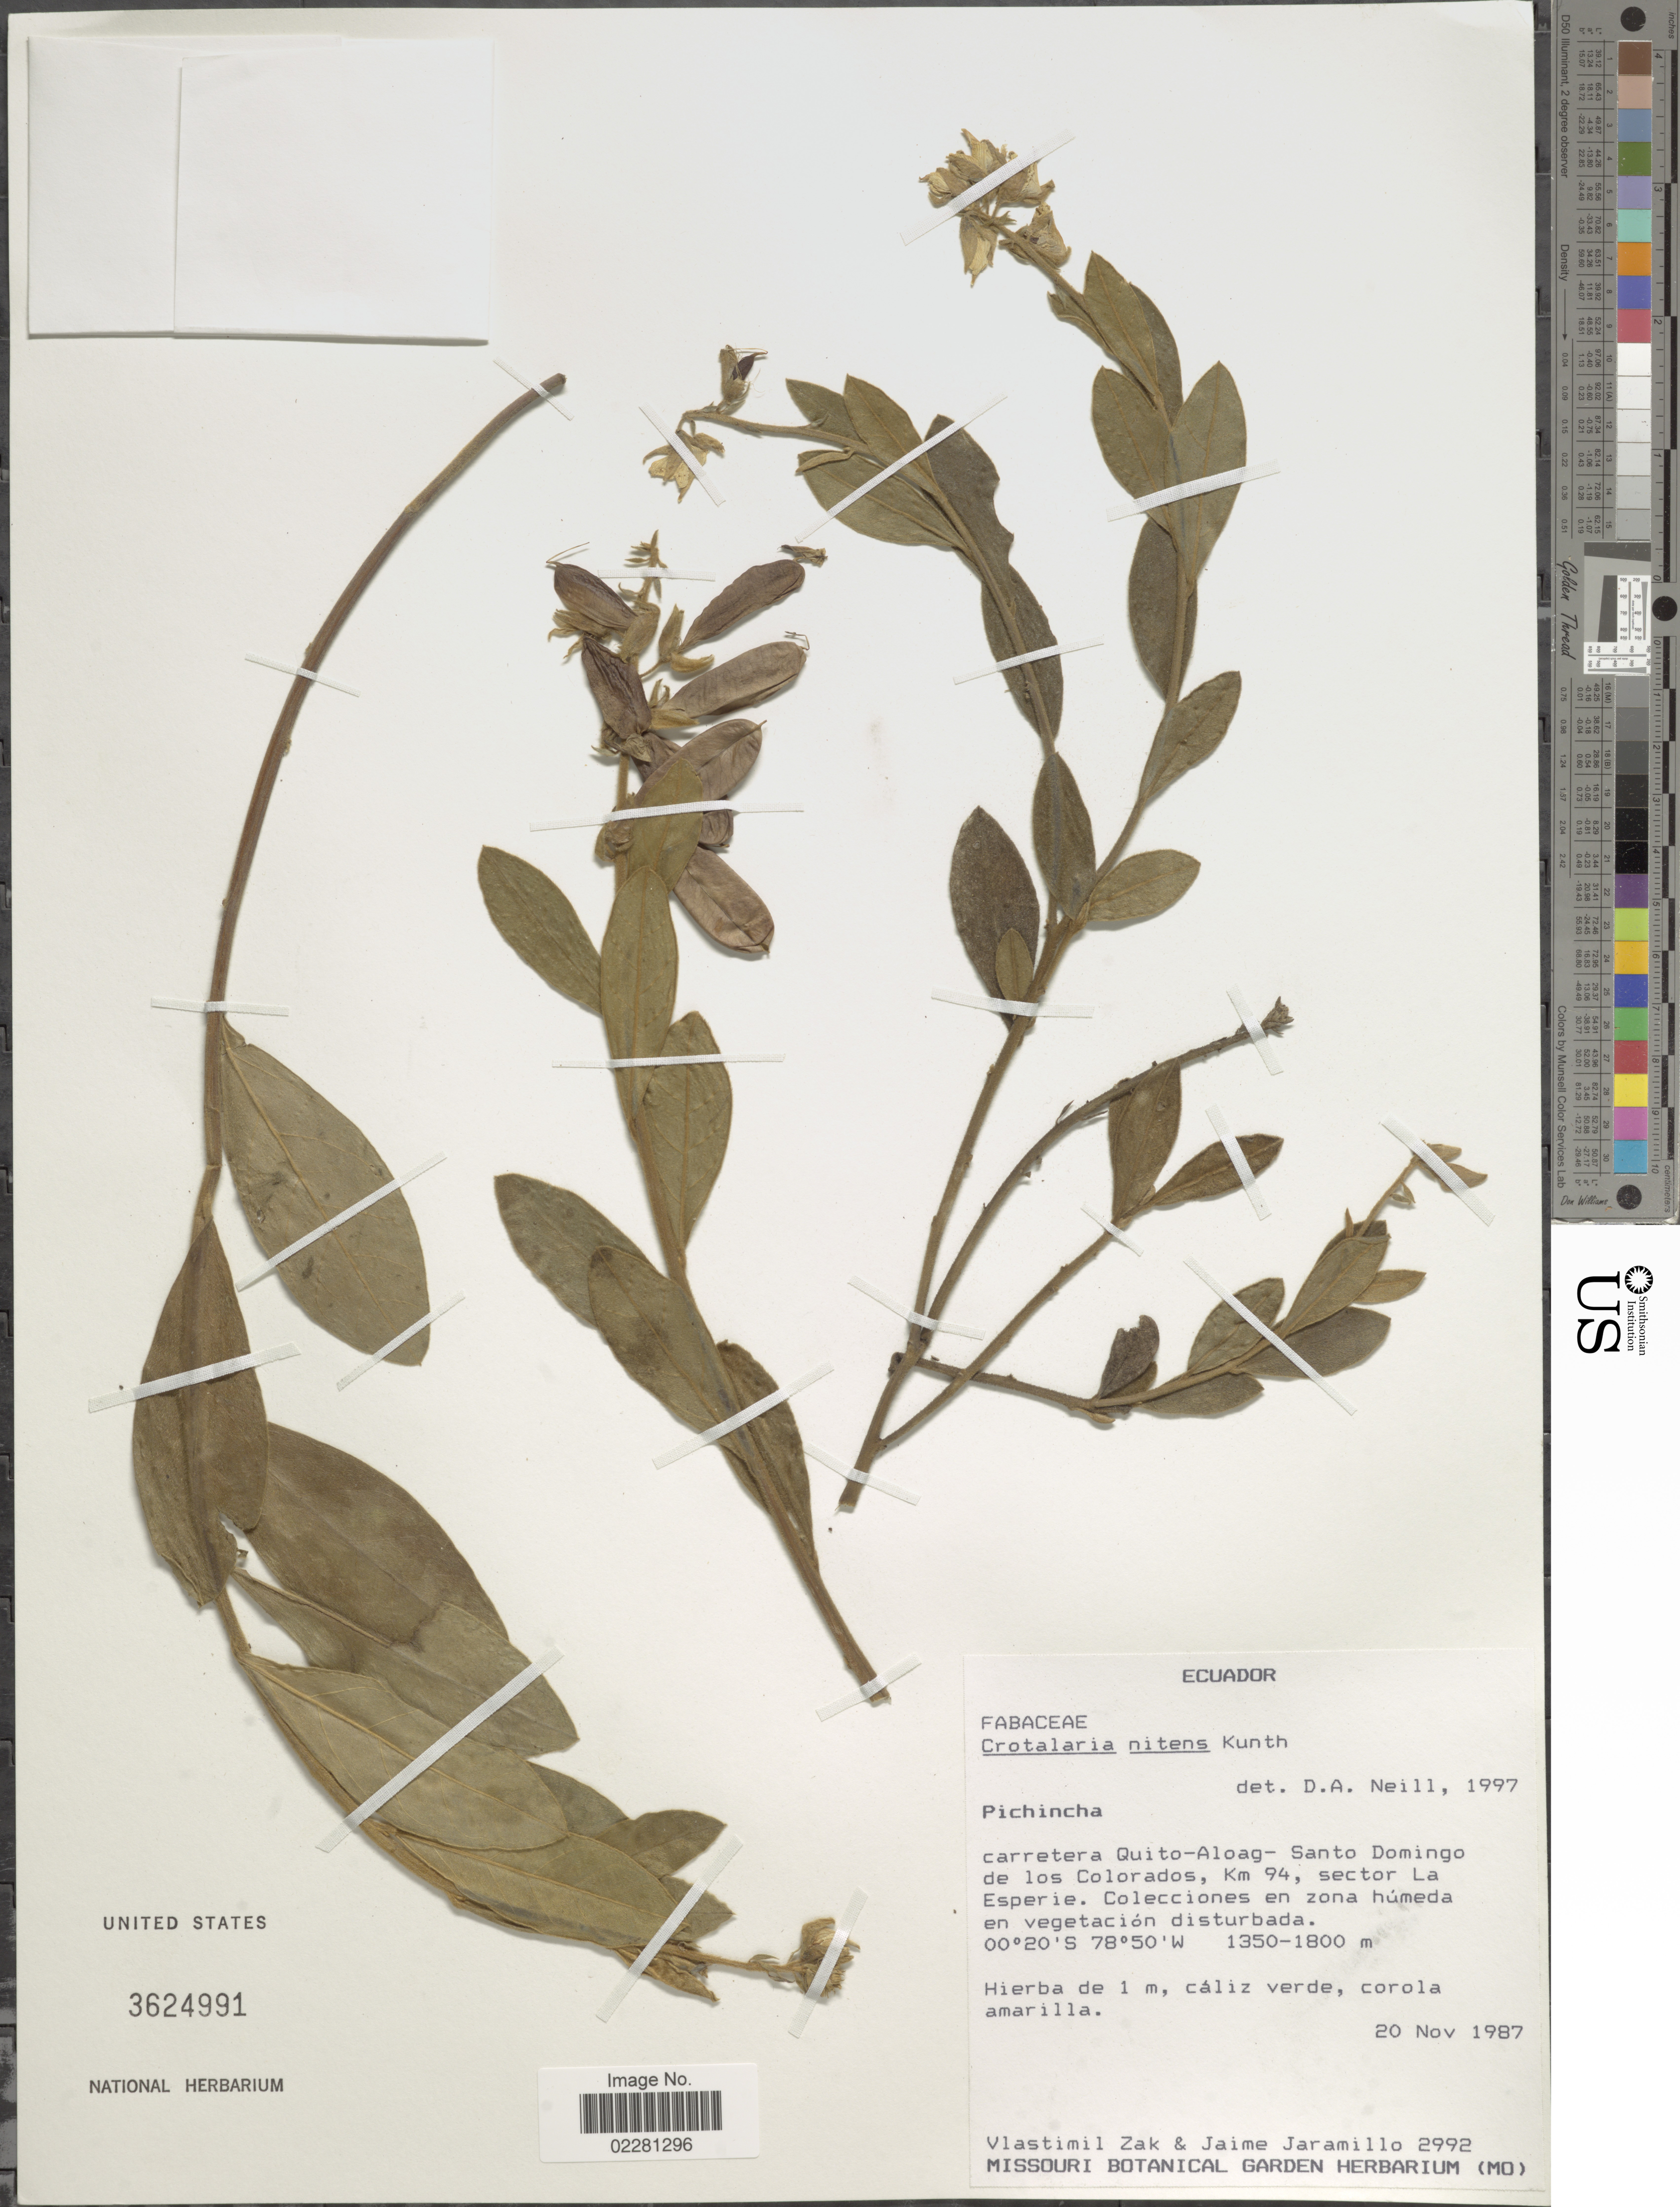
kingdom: Plantae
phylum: Tracheophyta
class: Magnoliopsida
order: Fabales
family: Fabaceae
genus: Crotalaria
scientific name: Crotalaria nitens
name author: Kunth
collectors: V. Zak & J. Jaramillo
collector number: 2992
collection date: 1987-11-20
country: Ecuador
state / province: Pichincha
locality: Carretera Quito-Aloag-Santo Domingo de los Colorados, km 94, sector La Esperie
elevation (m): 1350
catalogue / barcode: US 3624991